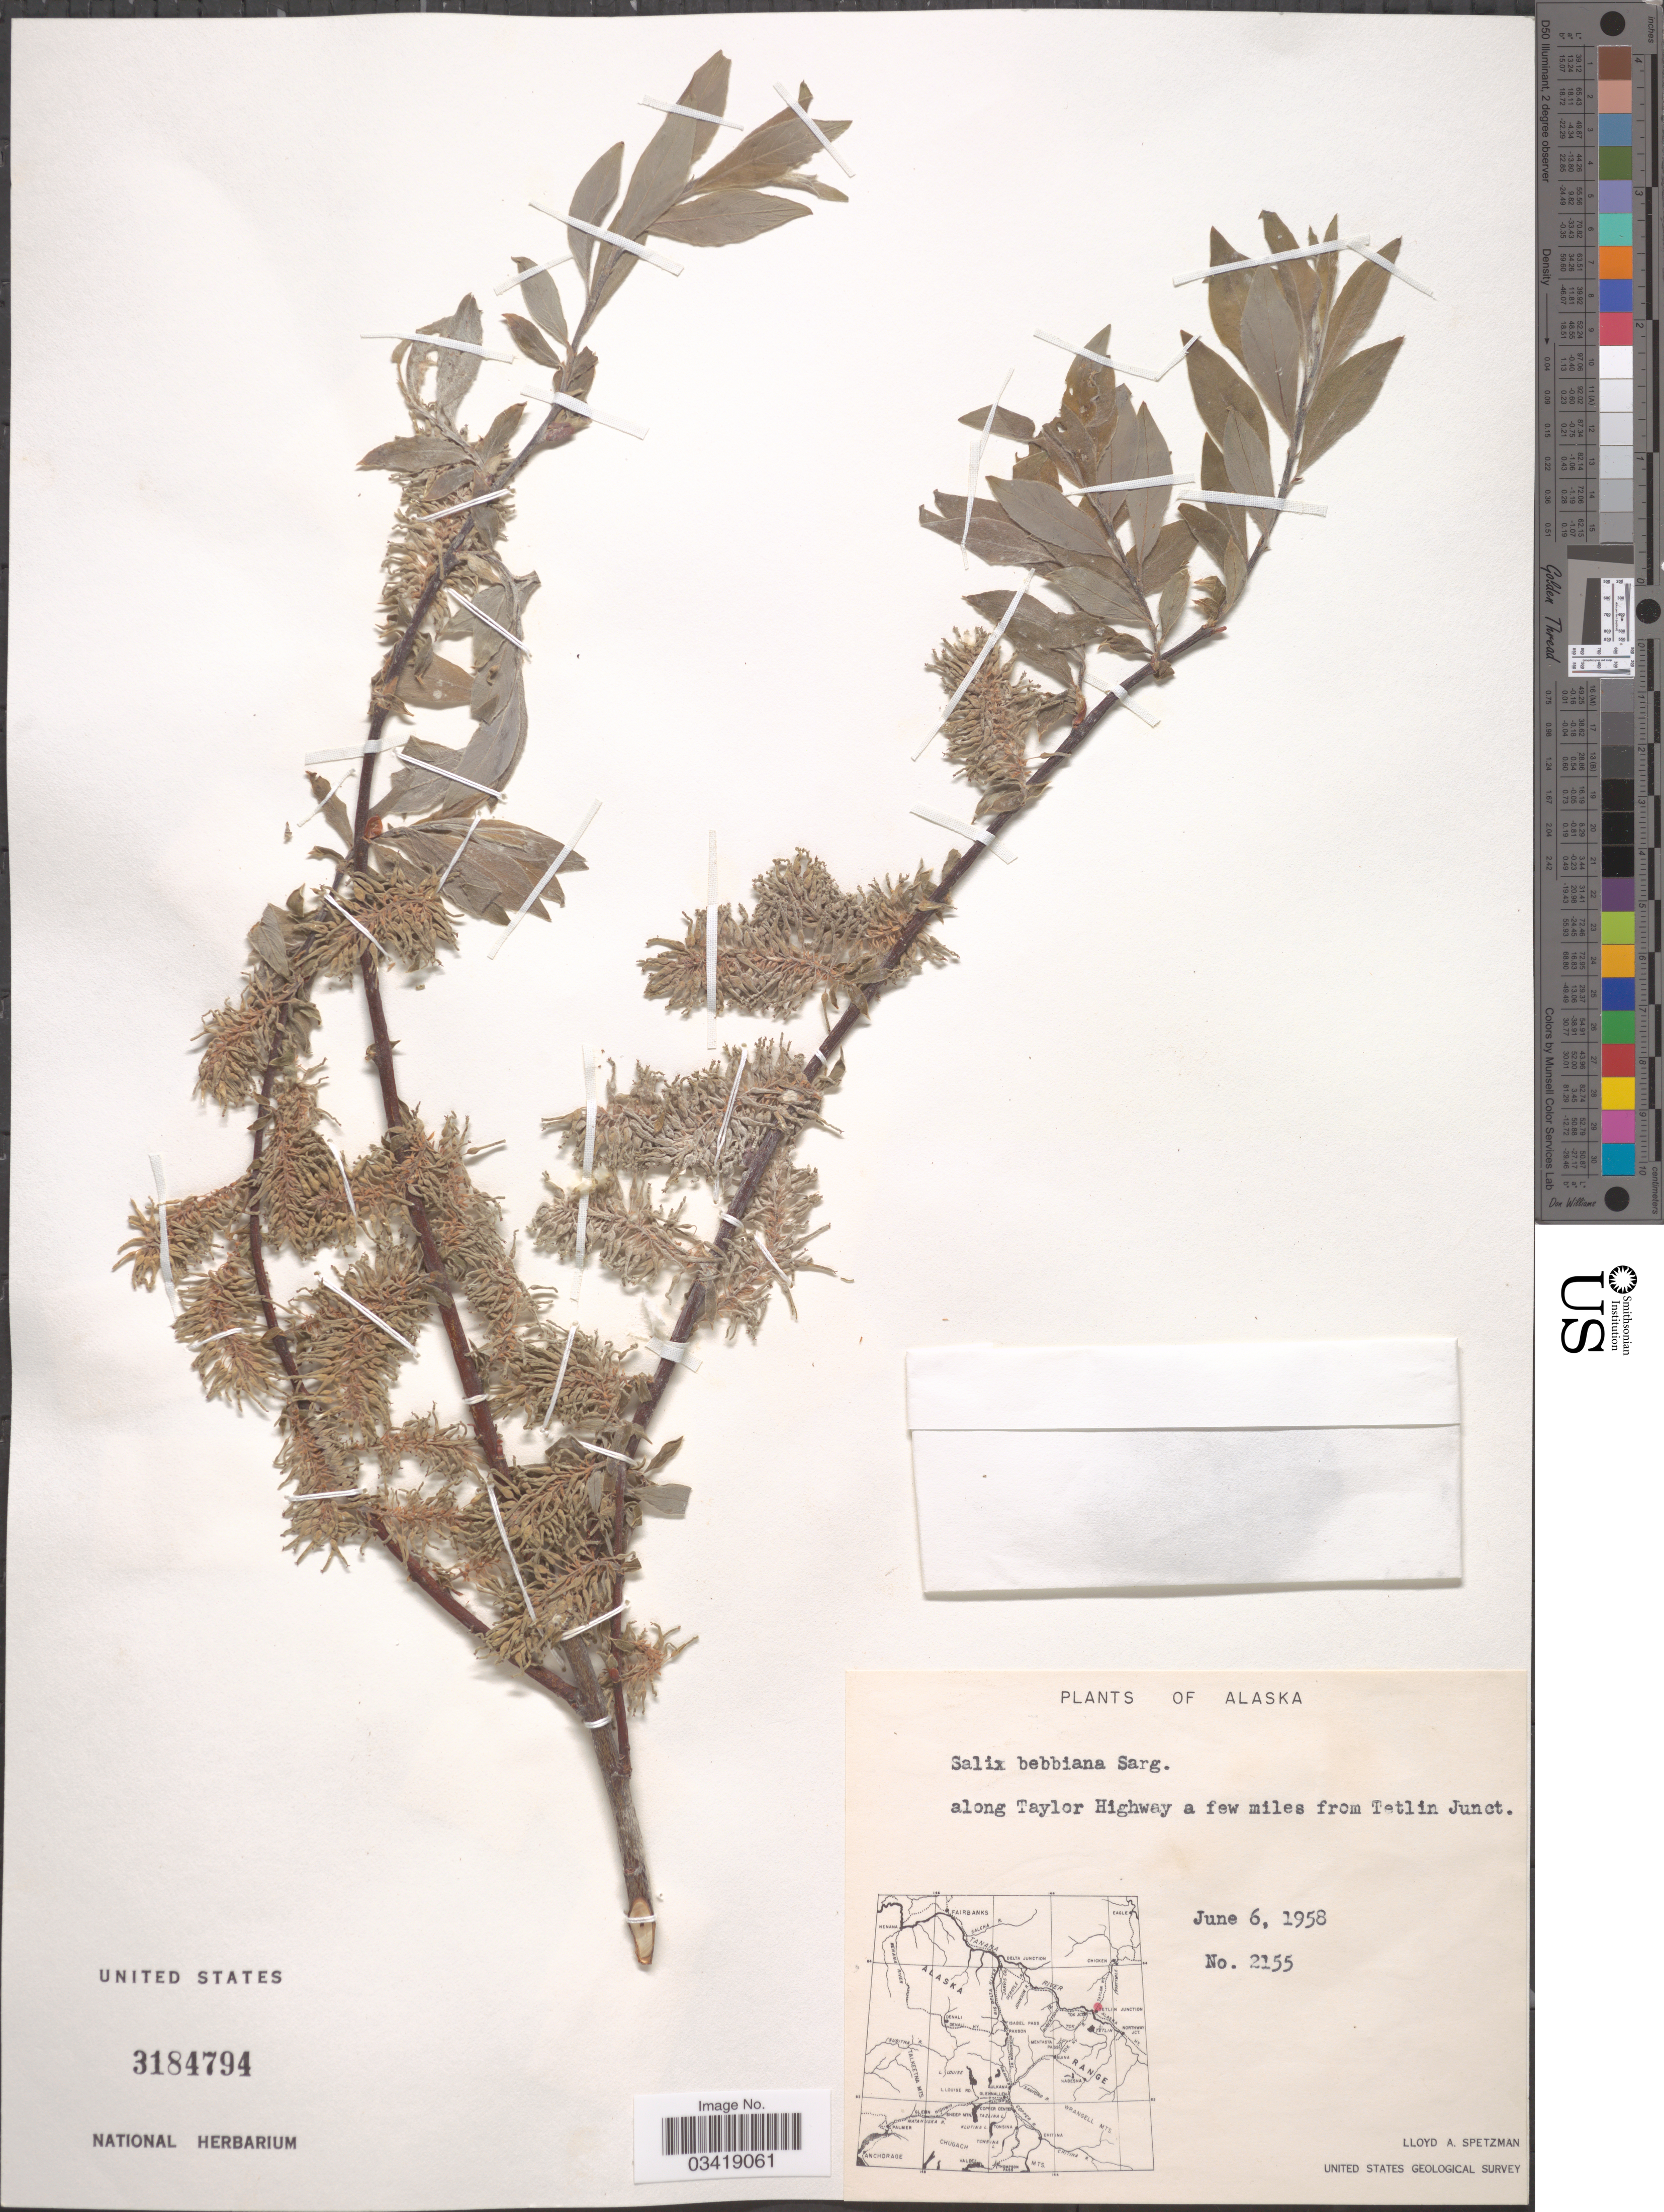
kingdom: Plantae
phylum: Tracheophyta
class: Magnoliopsida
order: Malpighiales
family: Salicaceae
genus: Salix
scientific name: Salix bebbiana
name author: Sarg.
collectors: L. Spetzman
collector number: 2155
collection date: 1958-06-06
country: United States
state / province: Alaska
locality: Along Taylor Highway a few miles from Tetlin Junct.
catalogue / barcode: US 3184794